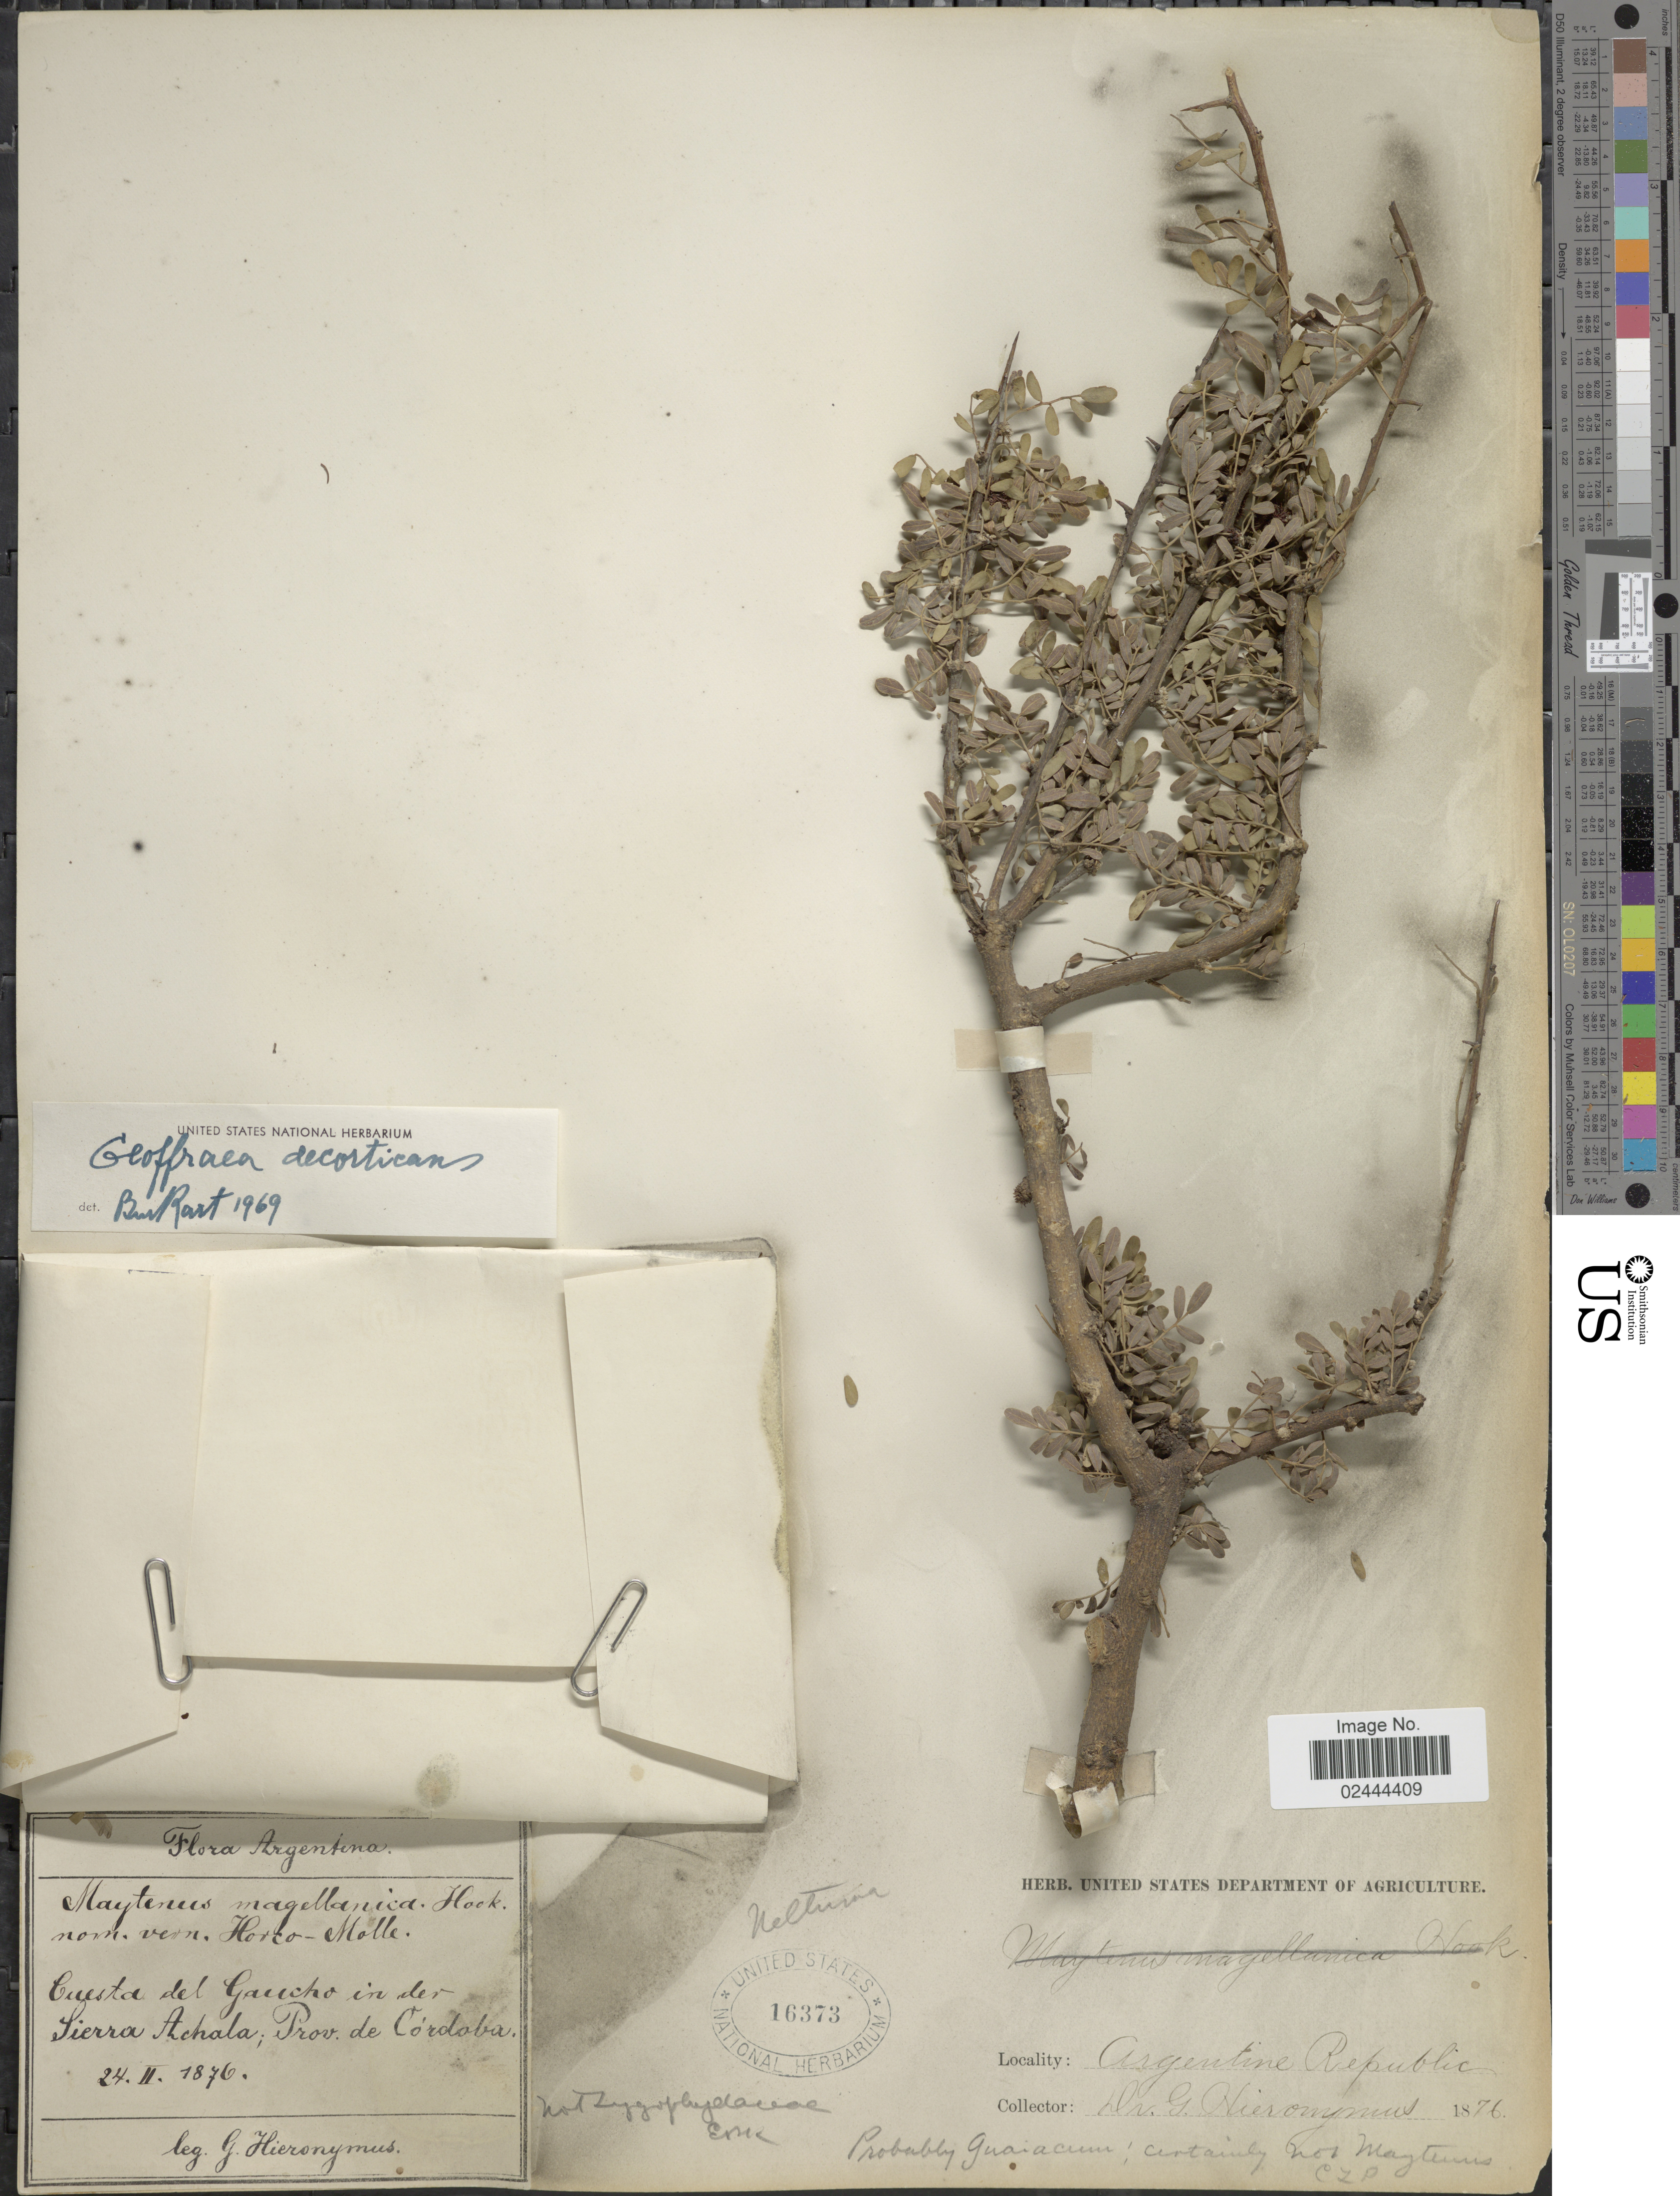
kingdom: Plantae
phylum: Tracheophyta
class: Magnoliopsida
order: Fabales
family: Fabaceae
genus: Geoffroea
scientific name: Geoffroea decorticans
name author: (Gillies ex Hook. & Arn.) Burkart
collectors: G. H. Hieronymus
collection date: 1876-02-24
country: Argentina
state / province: Cordoba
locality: Cuesta del Gaucho in der Sierra Achala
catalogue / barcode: US 16373